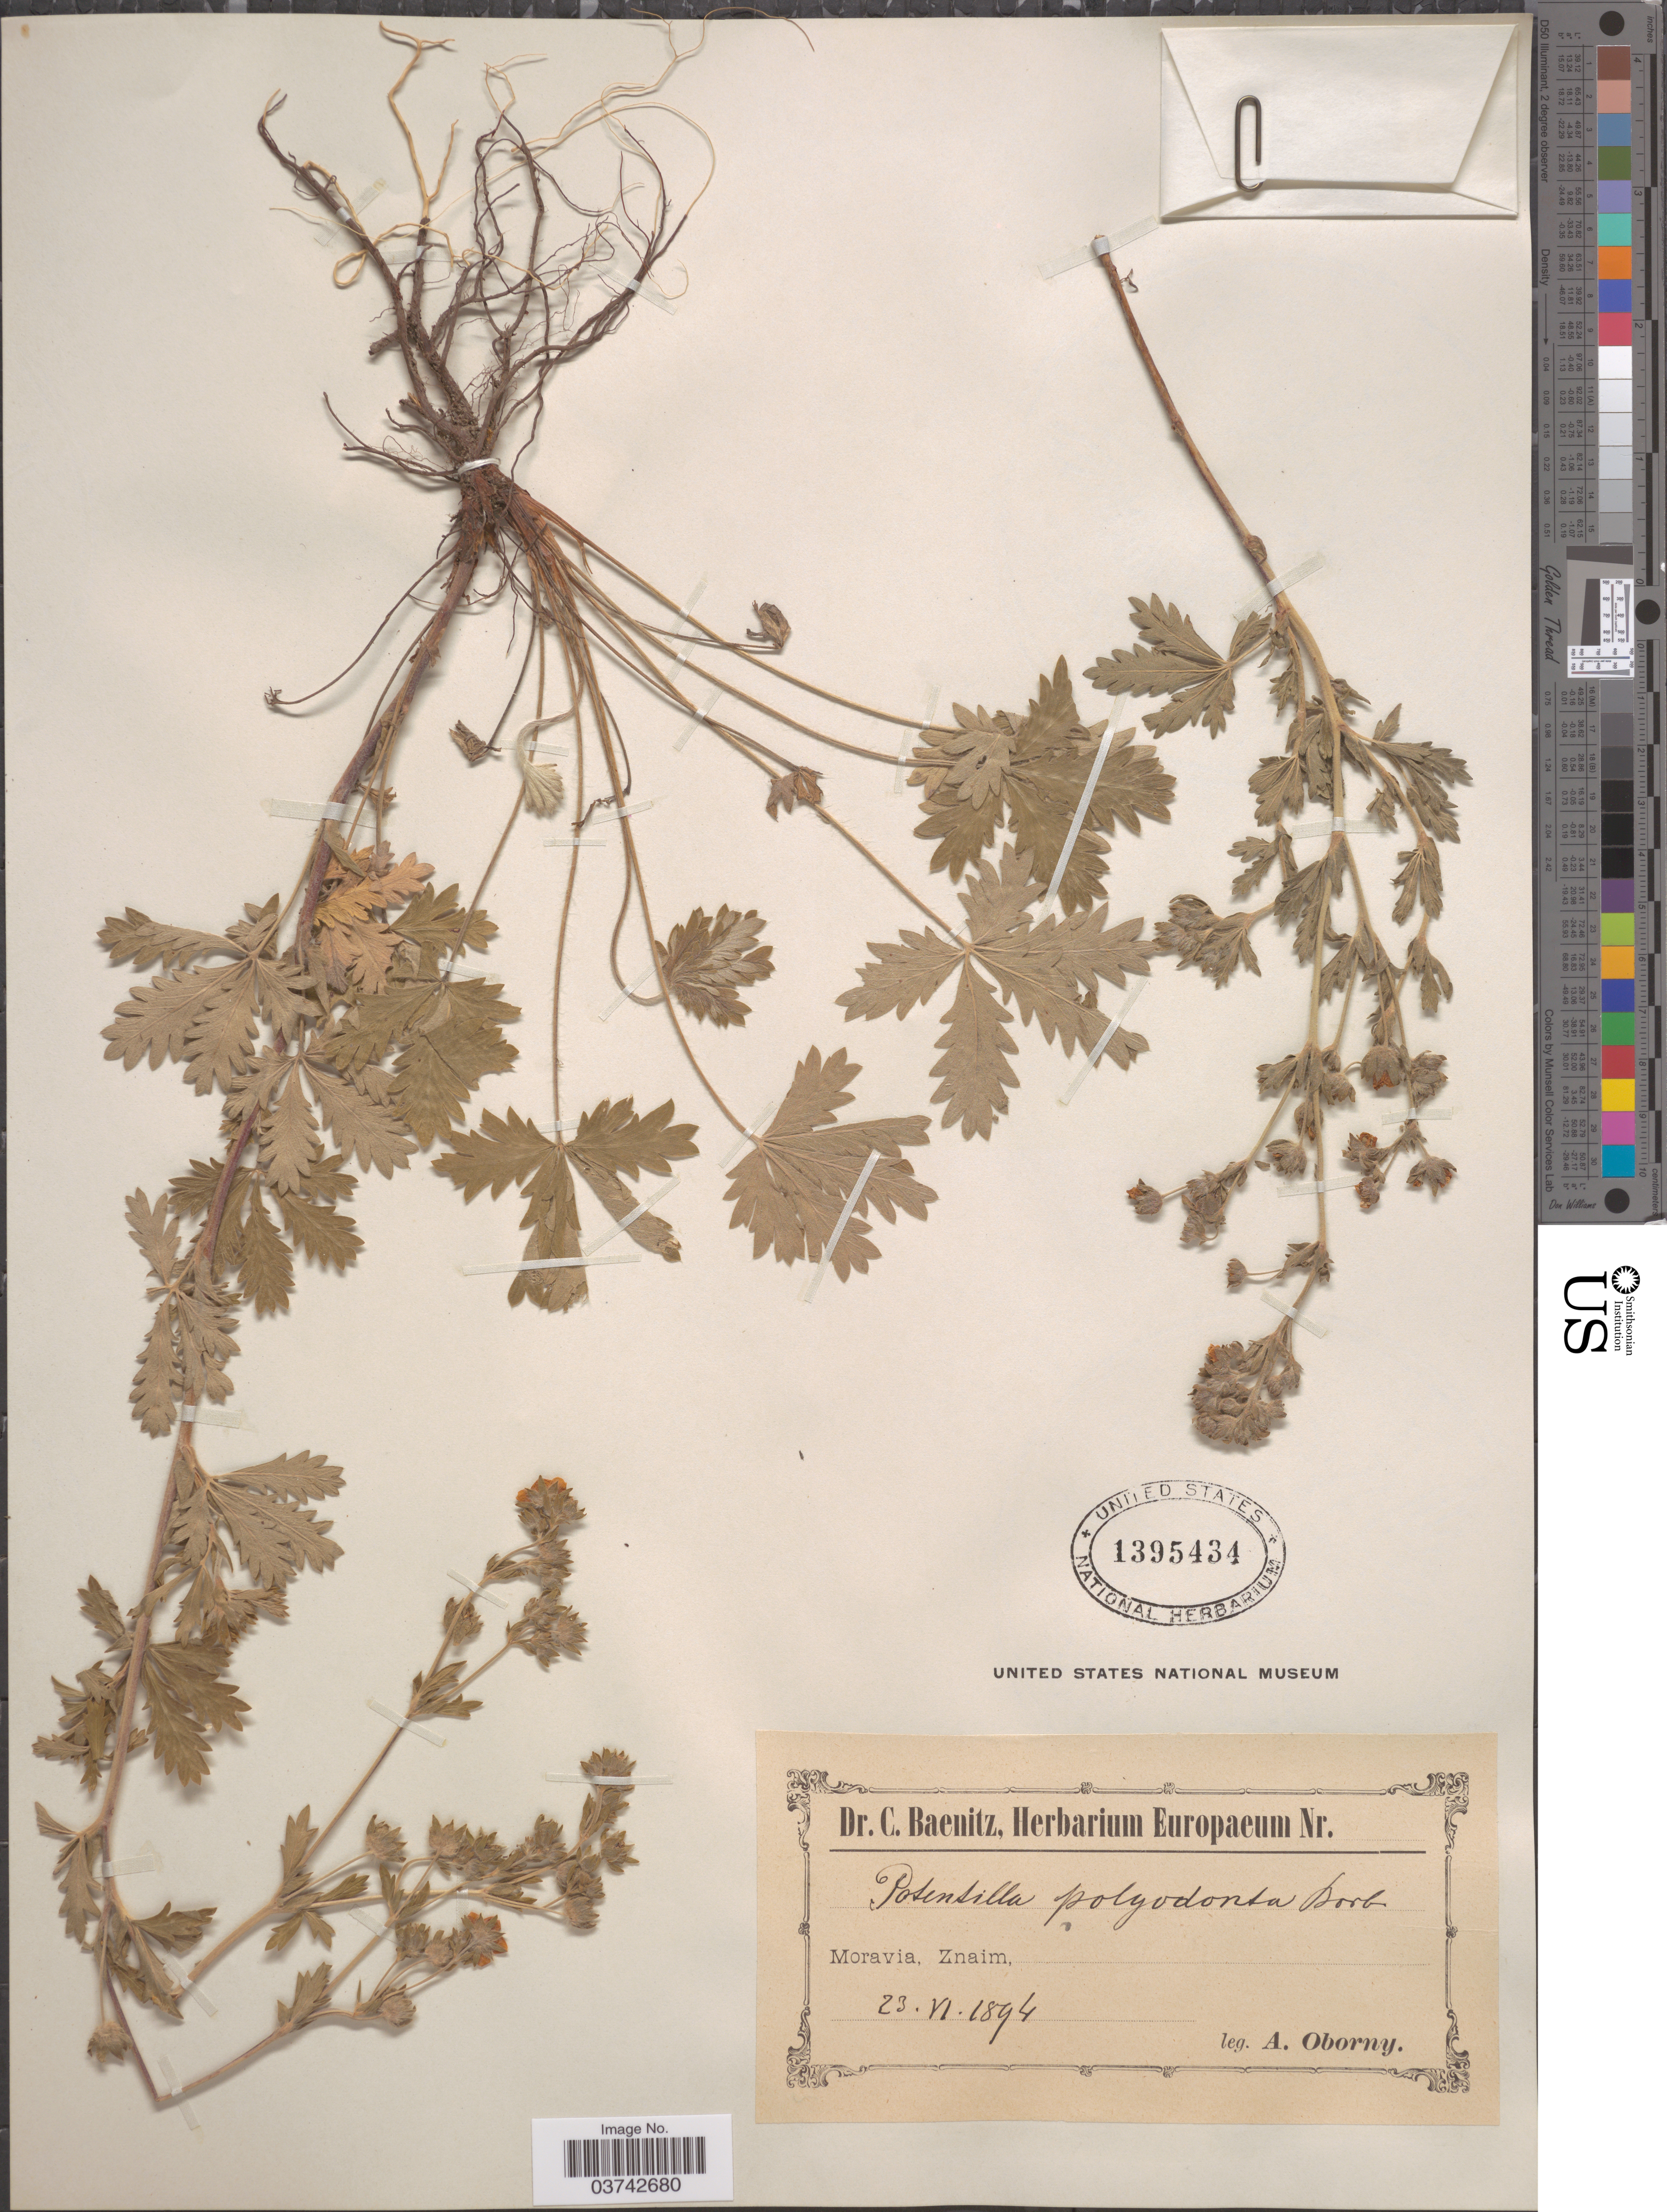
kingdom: Plantae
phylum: Tracheophyta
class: Magnoliopsida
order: Rosales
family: Rosaceae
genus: Potentilla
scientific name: Potentilla polyodonta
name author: Borbás ex Zimmeter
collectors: A. Oborny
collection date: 1894-06-23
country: Czechia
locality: Moravia, Znaim.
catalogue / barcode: US 1395434